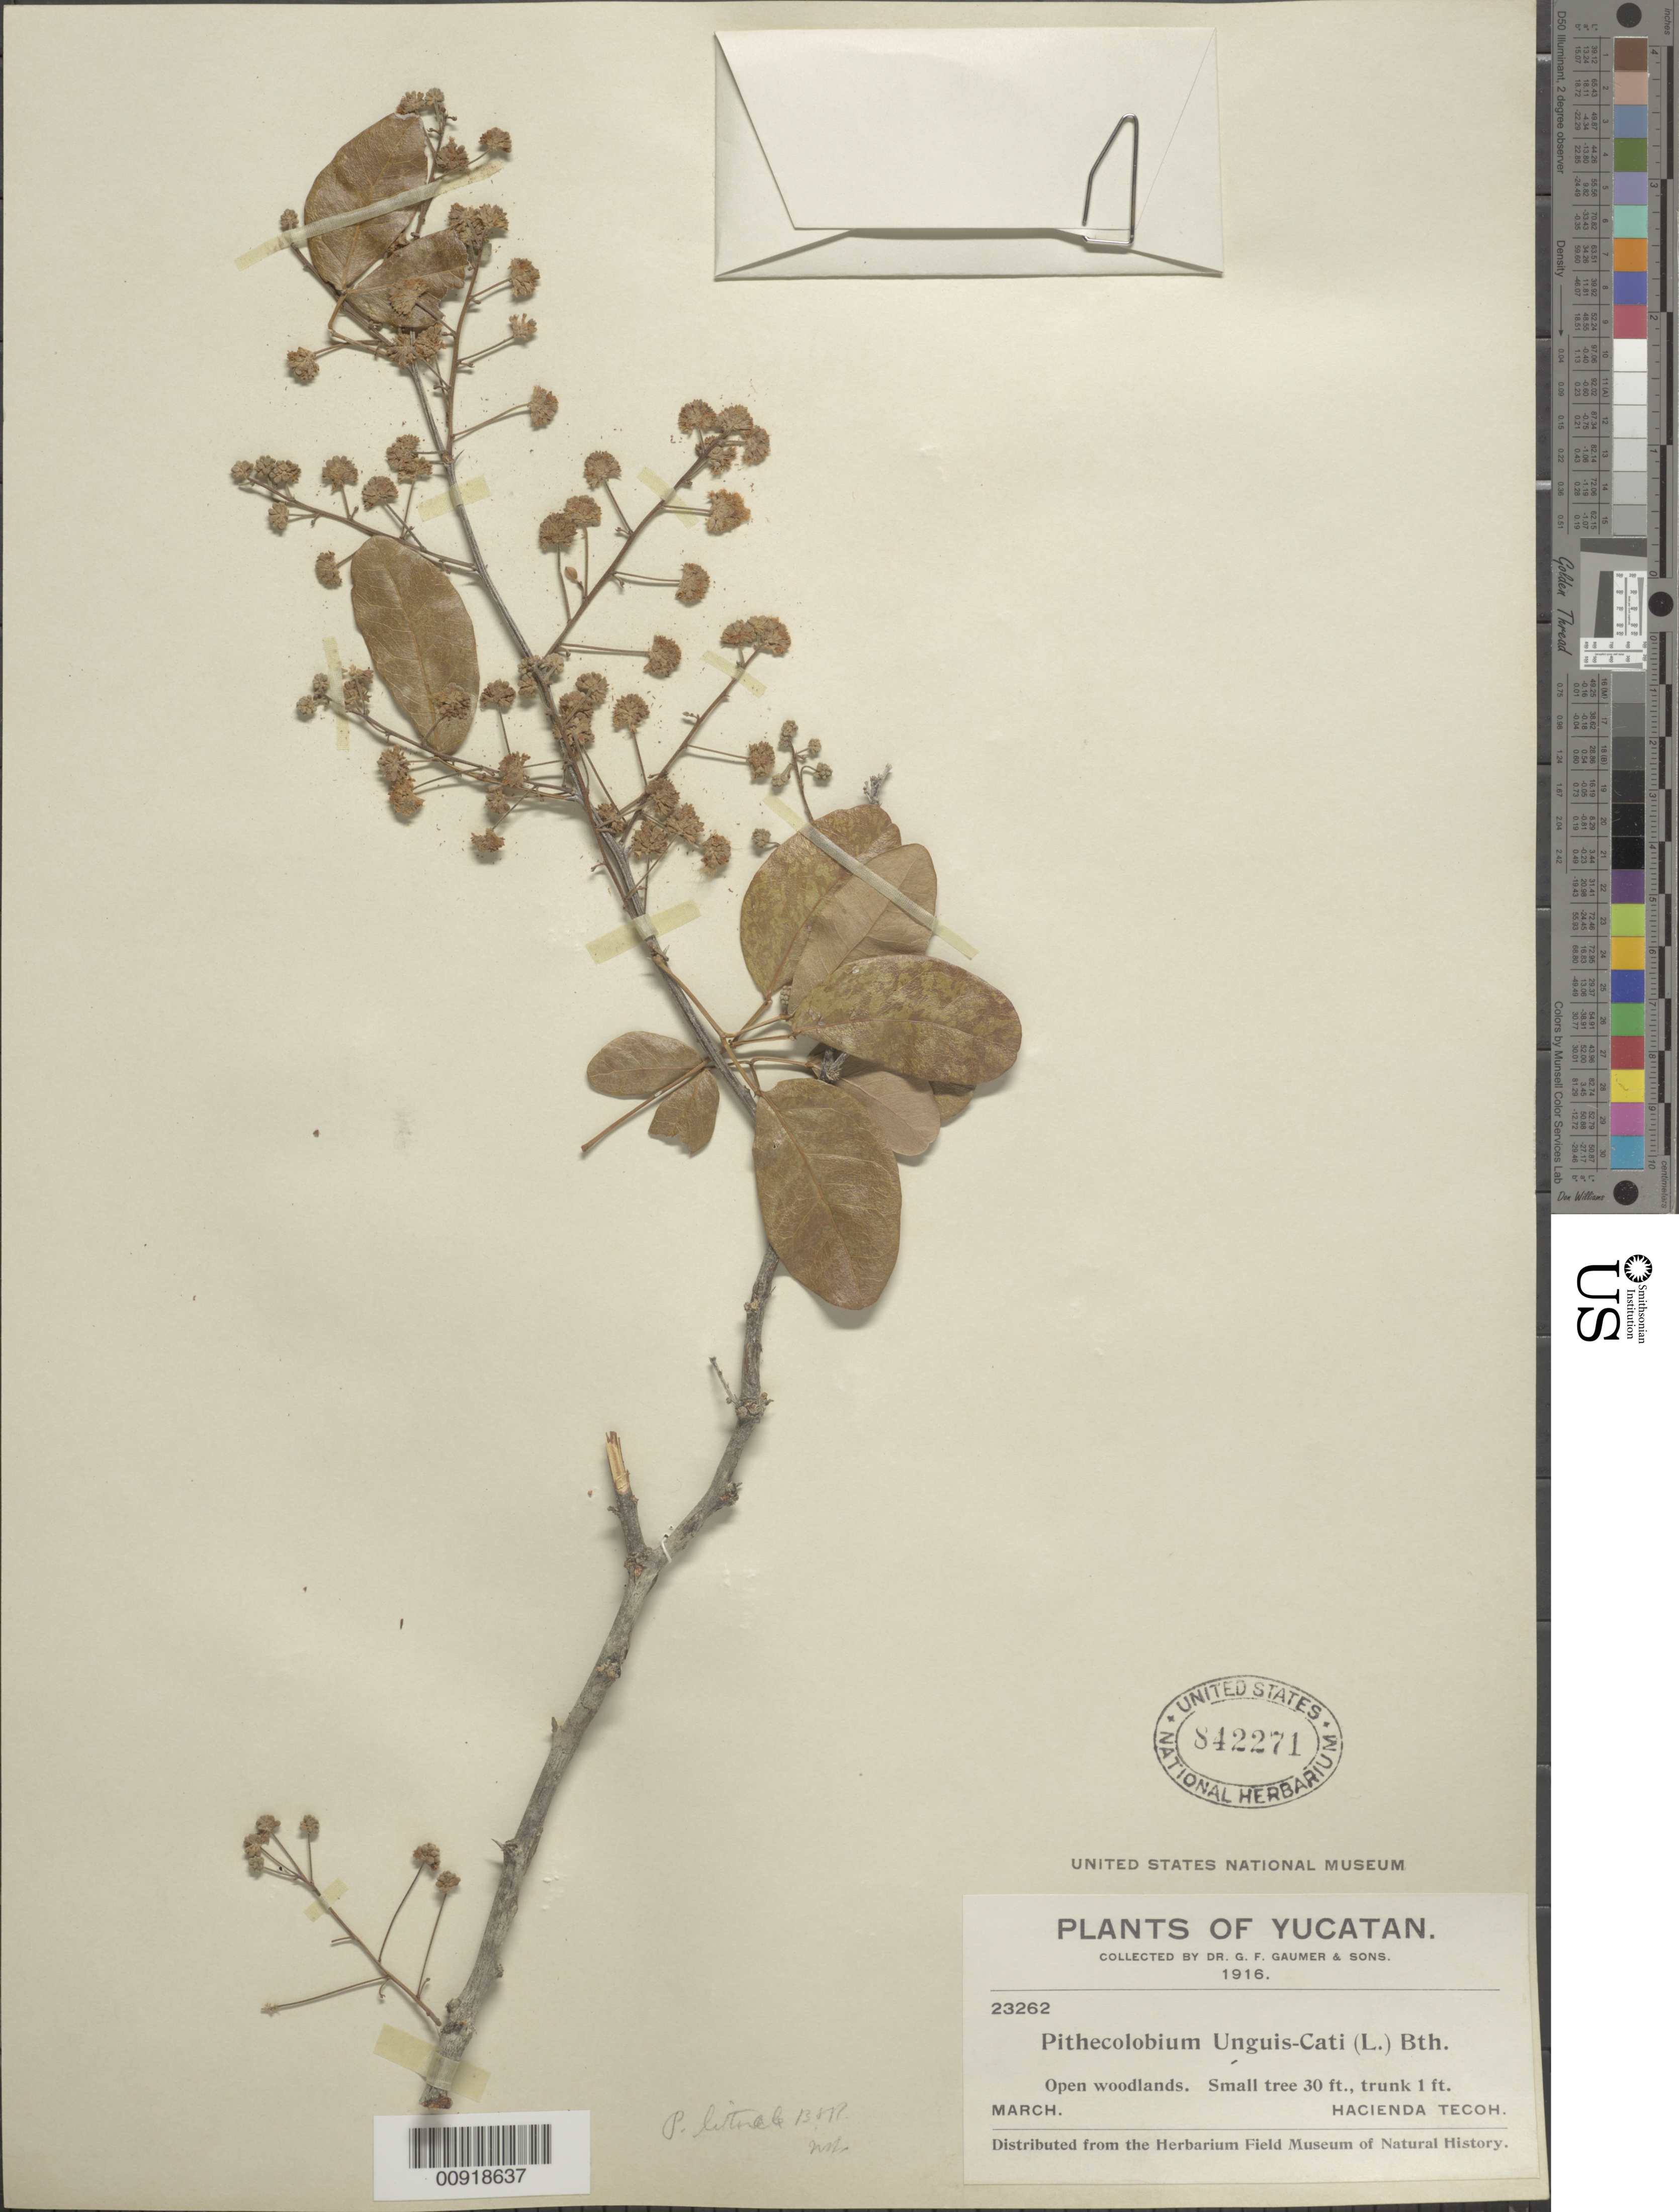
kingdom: Plantae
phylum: Tracheophyta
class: Magnoliopsida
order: Fabales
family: Fabaceae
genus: Pithecellobium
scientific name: Pithecellobium unguis-cati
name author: (L.) Benth.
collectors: G. F. Gaumer & et al.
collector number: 23262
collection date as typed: Mar 1916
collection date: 1916-03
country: Mexico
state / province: Yucatán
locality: Hacienda Tecoh.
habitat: Open woodlands.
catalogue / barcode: US 842271